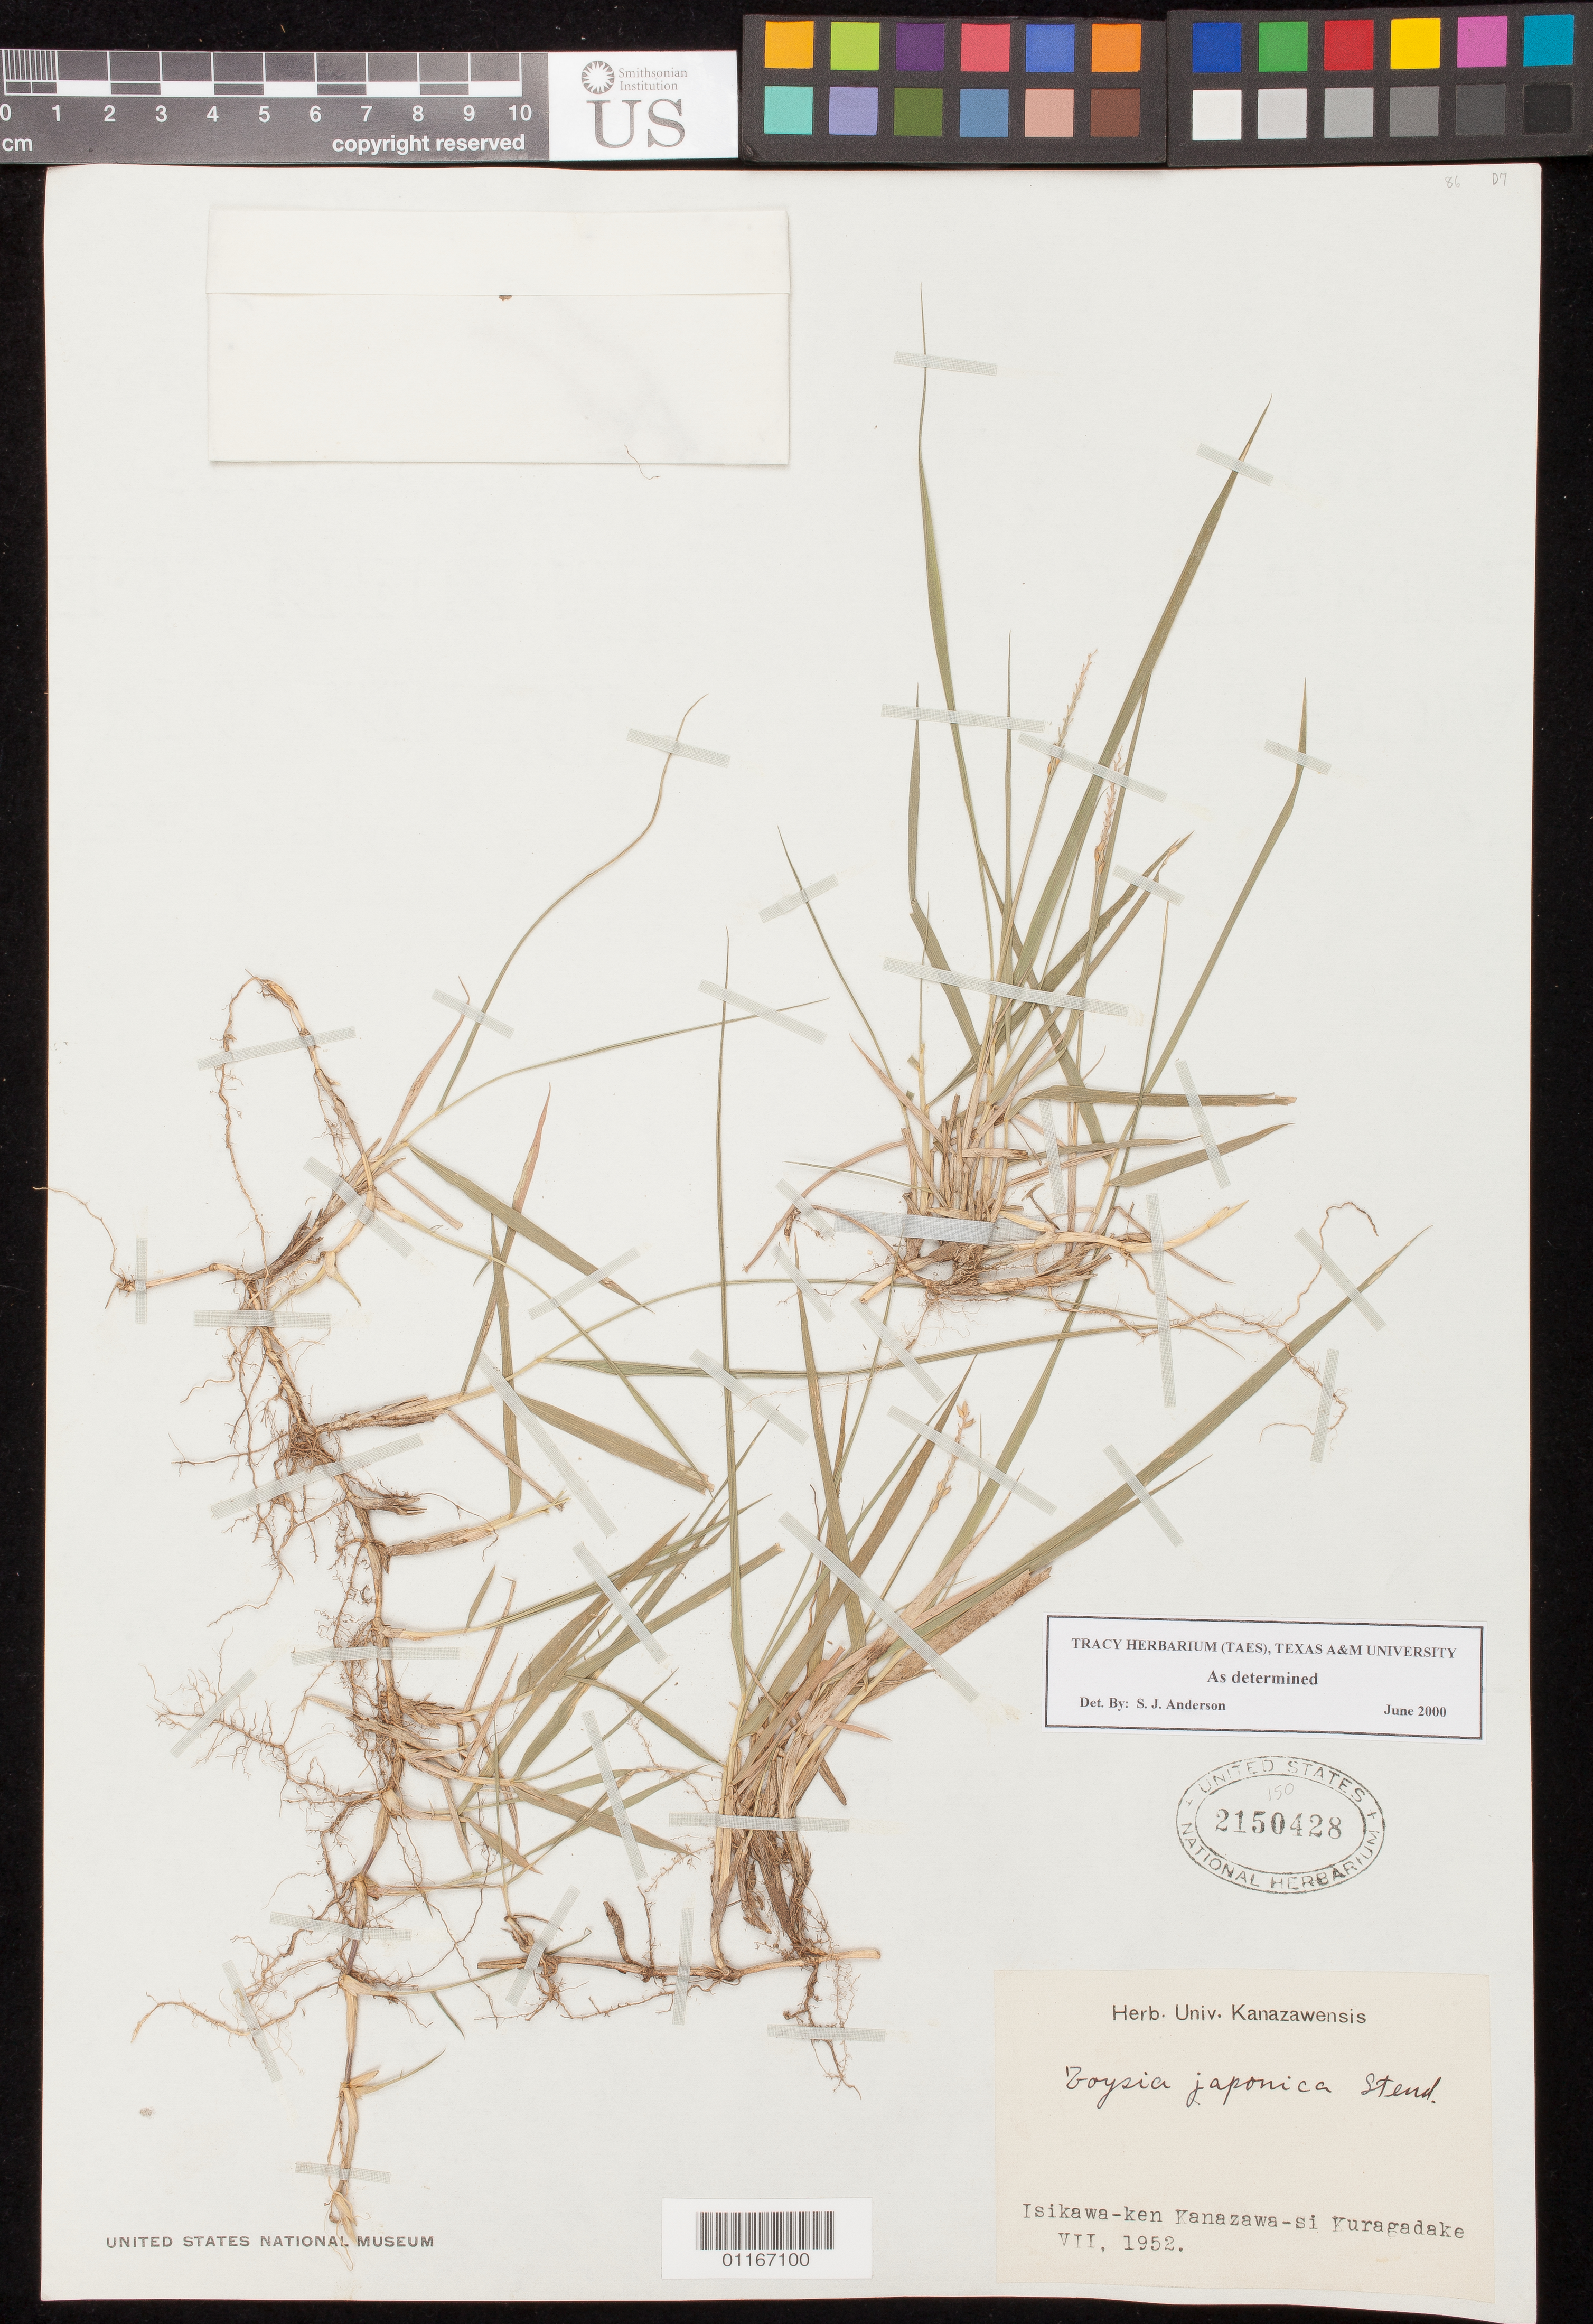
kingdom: Plantae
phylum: Tracheophyta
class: Liliopsida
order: Poales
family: Poaceae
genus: Zoysia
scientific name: Zoysia japonica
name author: Steud.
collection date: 1952-07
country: Japan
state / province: Isikawa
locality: Kanazawa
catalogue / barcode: US 2150428